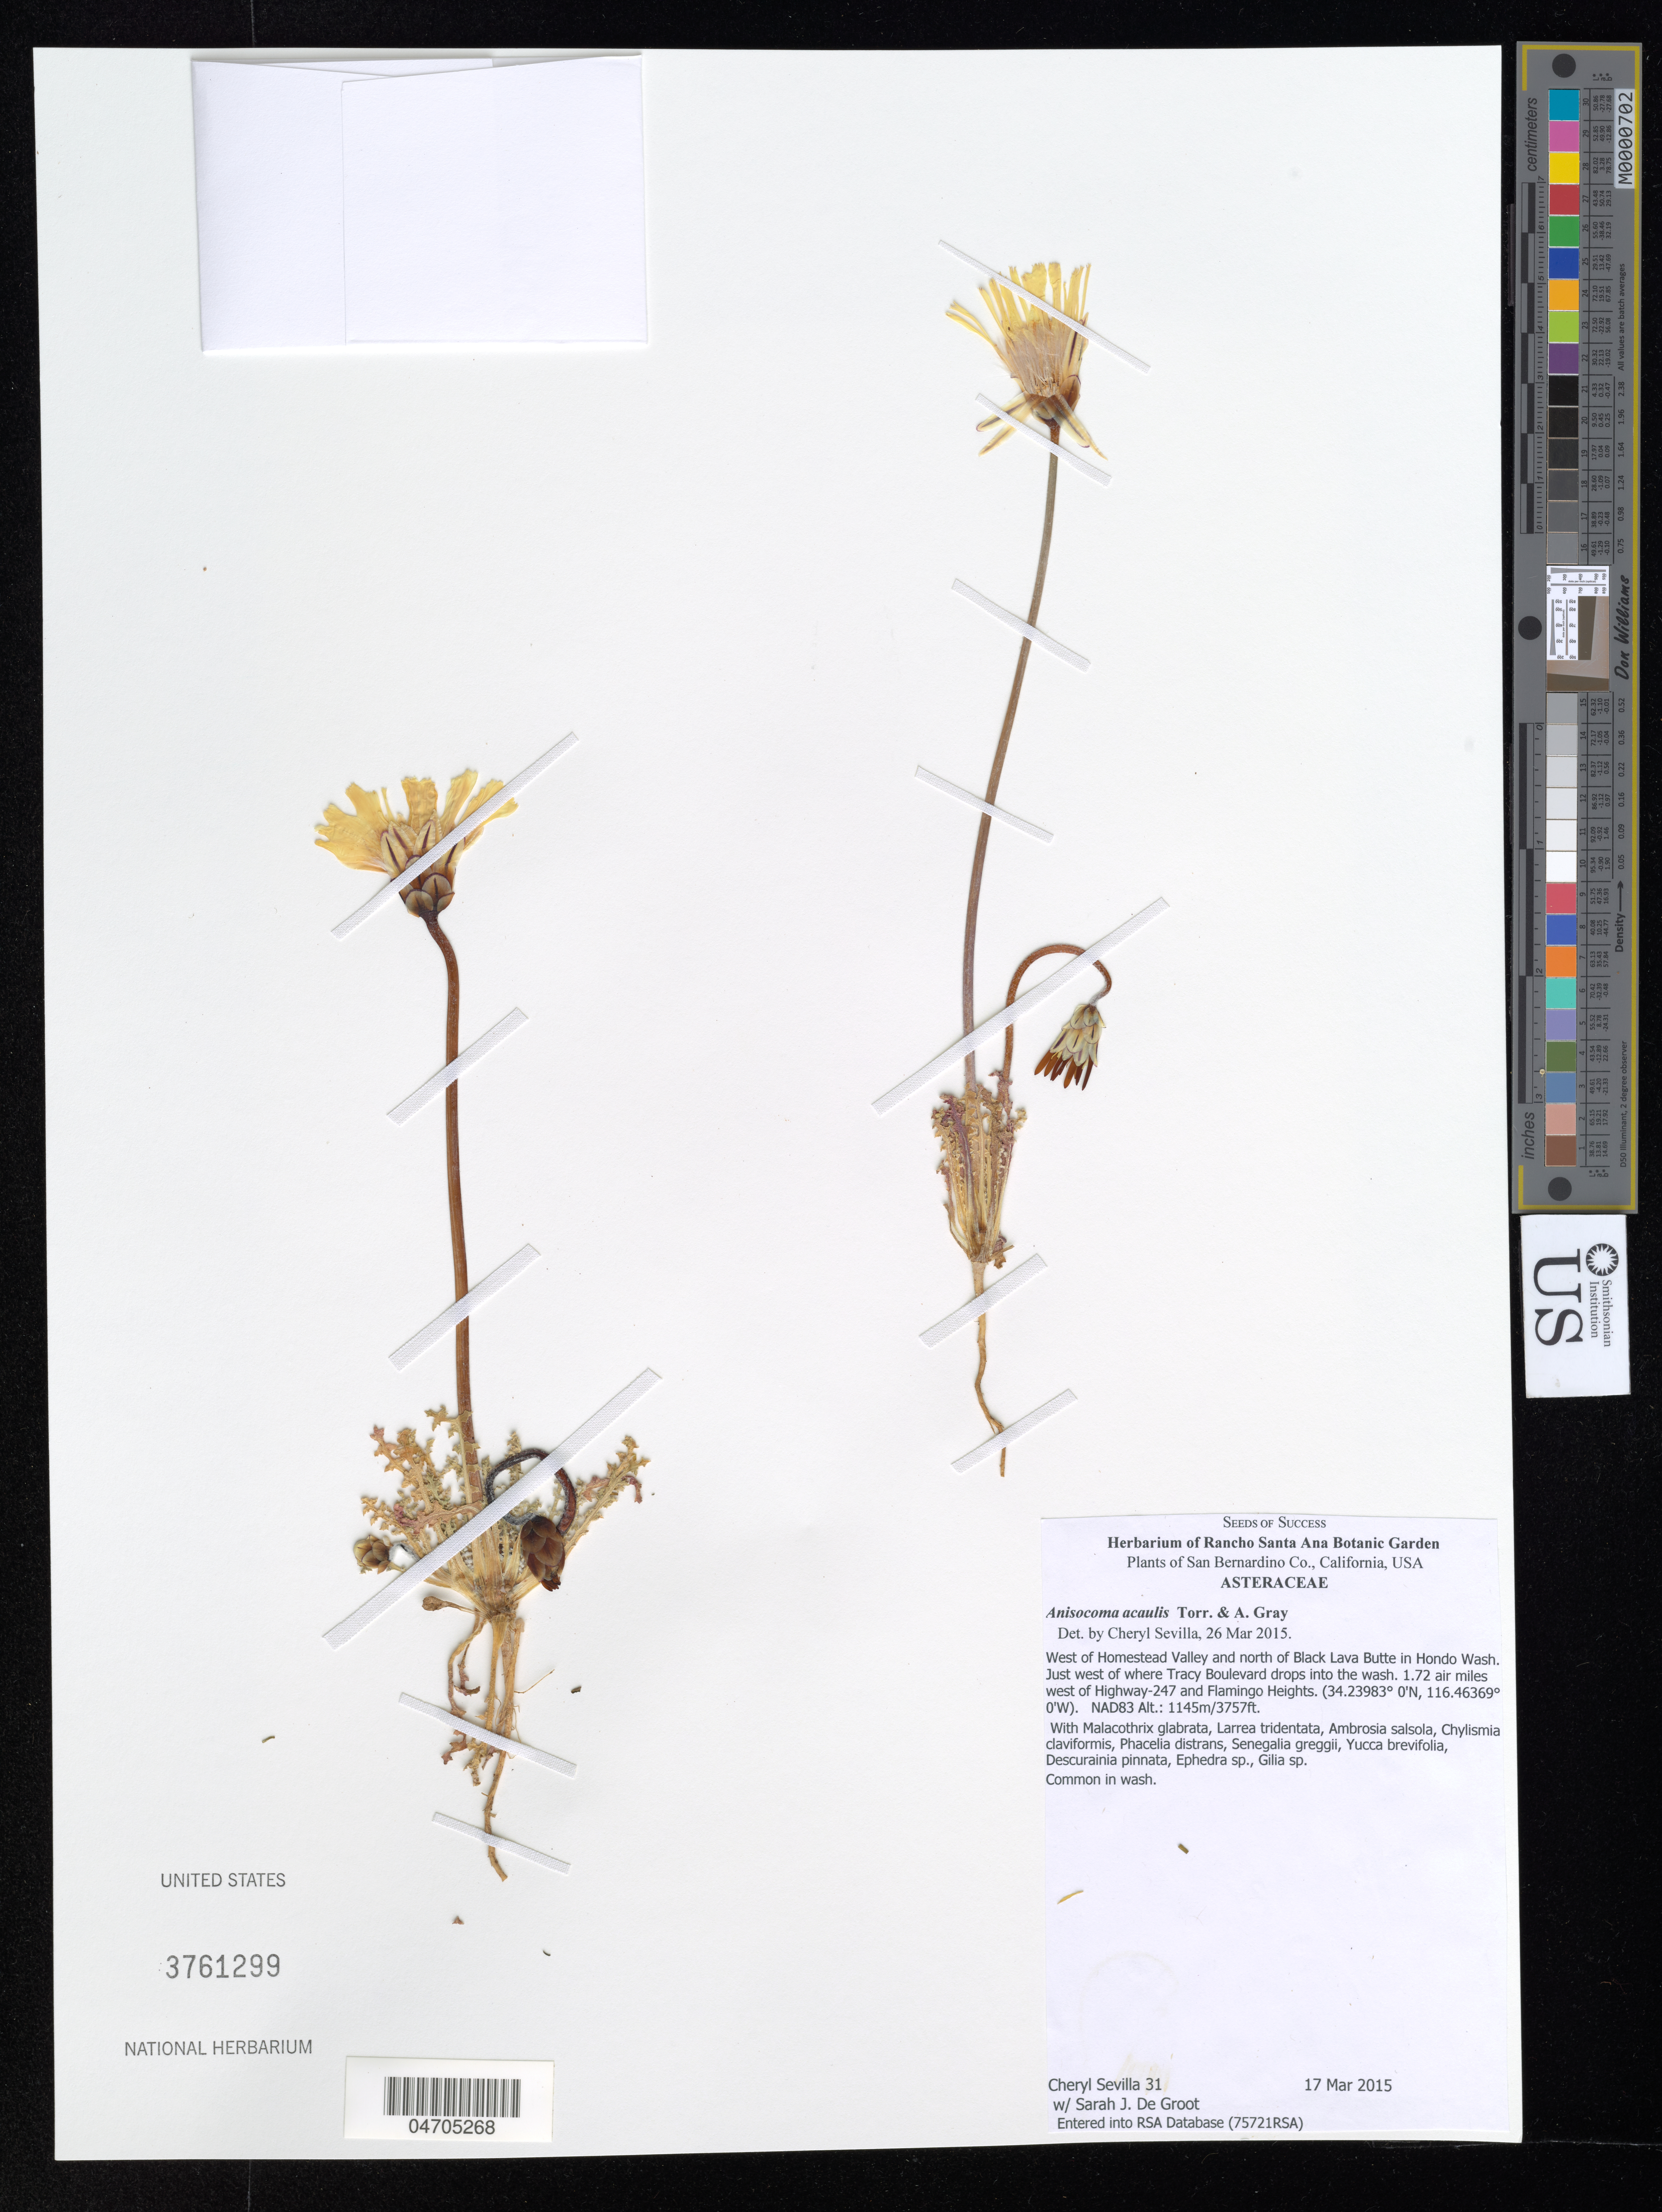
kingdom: Plantae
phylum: Tracheophyta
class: Magnoliopsida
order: Asterales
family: Asteraceae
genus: Anisocoma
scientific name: Anisocoma acaulis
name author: Torr. & A. Gray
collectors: C. Sevilla & S. De Groot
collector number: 31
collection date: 2015-03-17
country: United States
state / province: California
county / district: San Bernardino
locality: San Bernardino Co. West of Homestead Valley and north of Black Lava Butte in Hondo Wash. Just west of where Tracy Boulevard drops into the wash. 1.72 air miles west of Highway-247 and Flamingo Heights.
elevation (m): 1145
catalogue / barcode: US 3761299